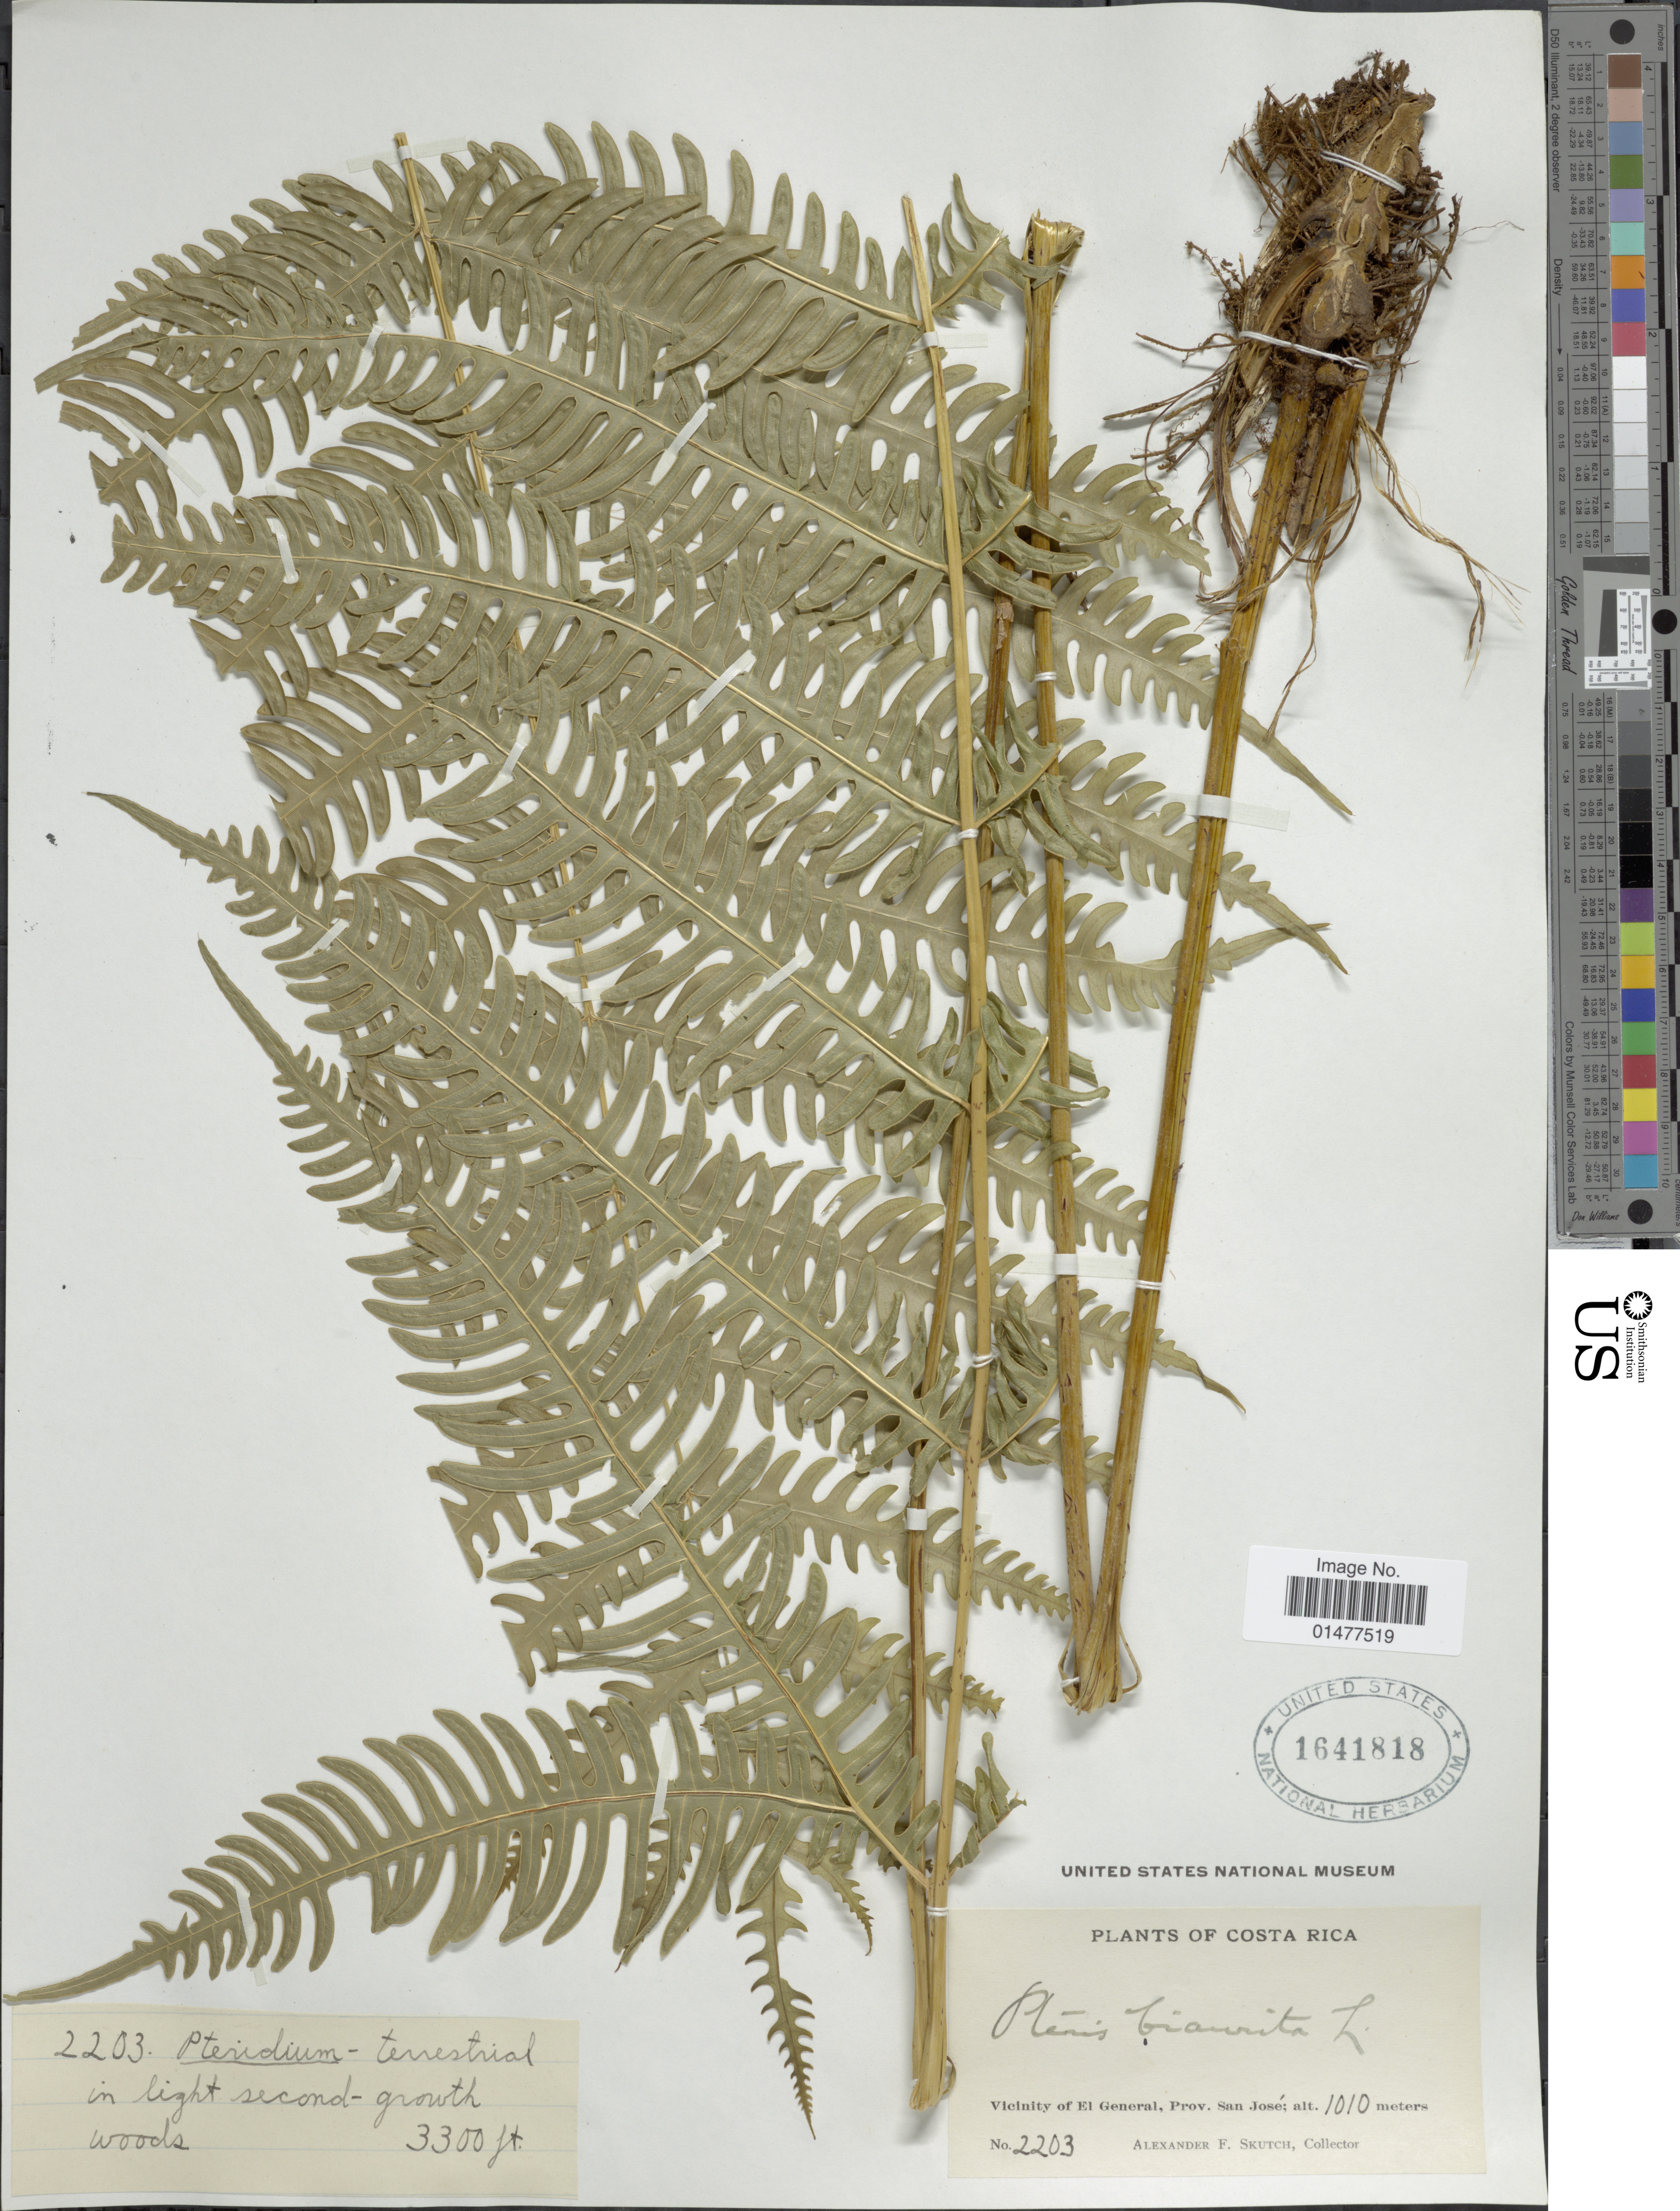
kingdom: Plantae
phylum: Tracheophyta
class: Polypodiopsida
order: Polypodiales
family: Pteridaceae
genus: Pteris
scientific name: Pteris biaurita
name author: L.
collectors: A. F. Skutch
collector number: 2203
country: Costa Rica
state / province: San José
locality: Vicinity of El General.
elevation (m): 1010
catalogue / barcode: US 1641818